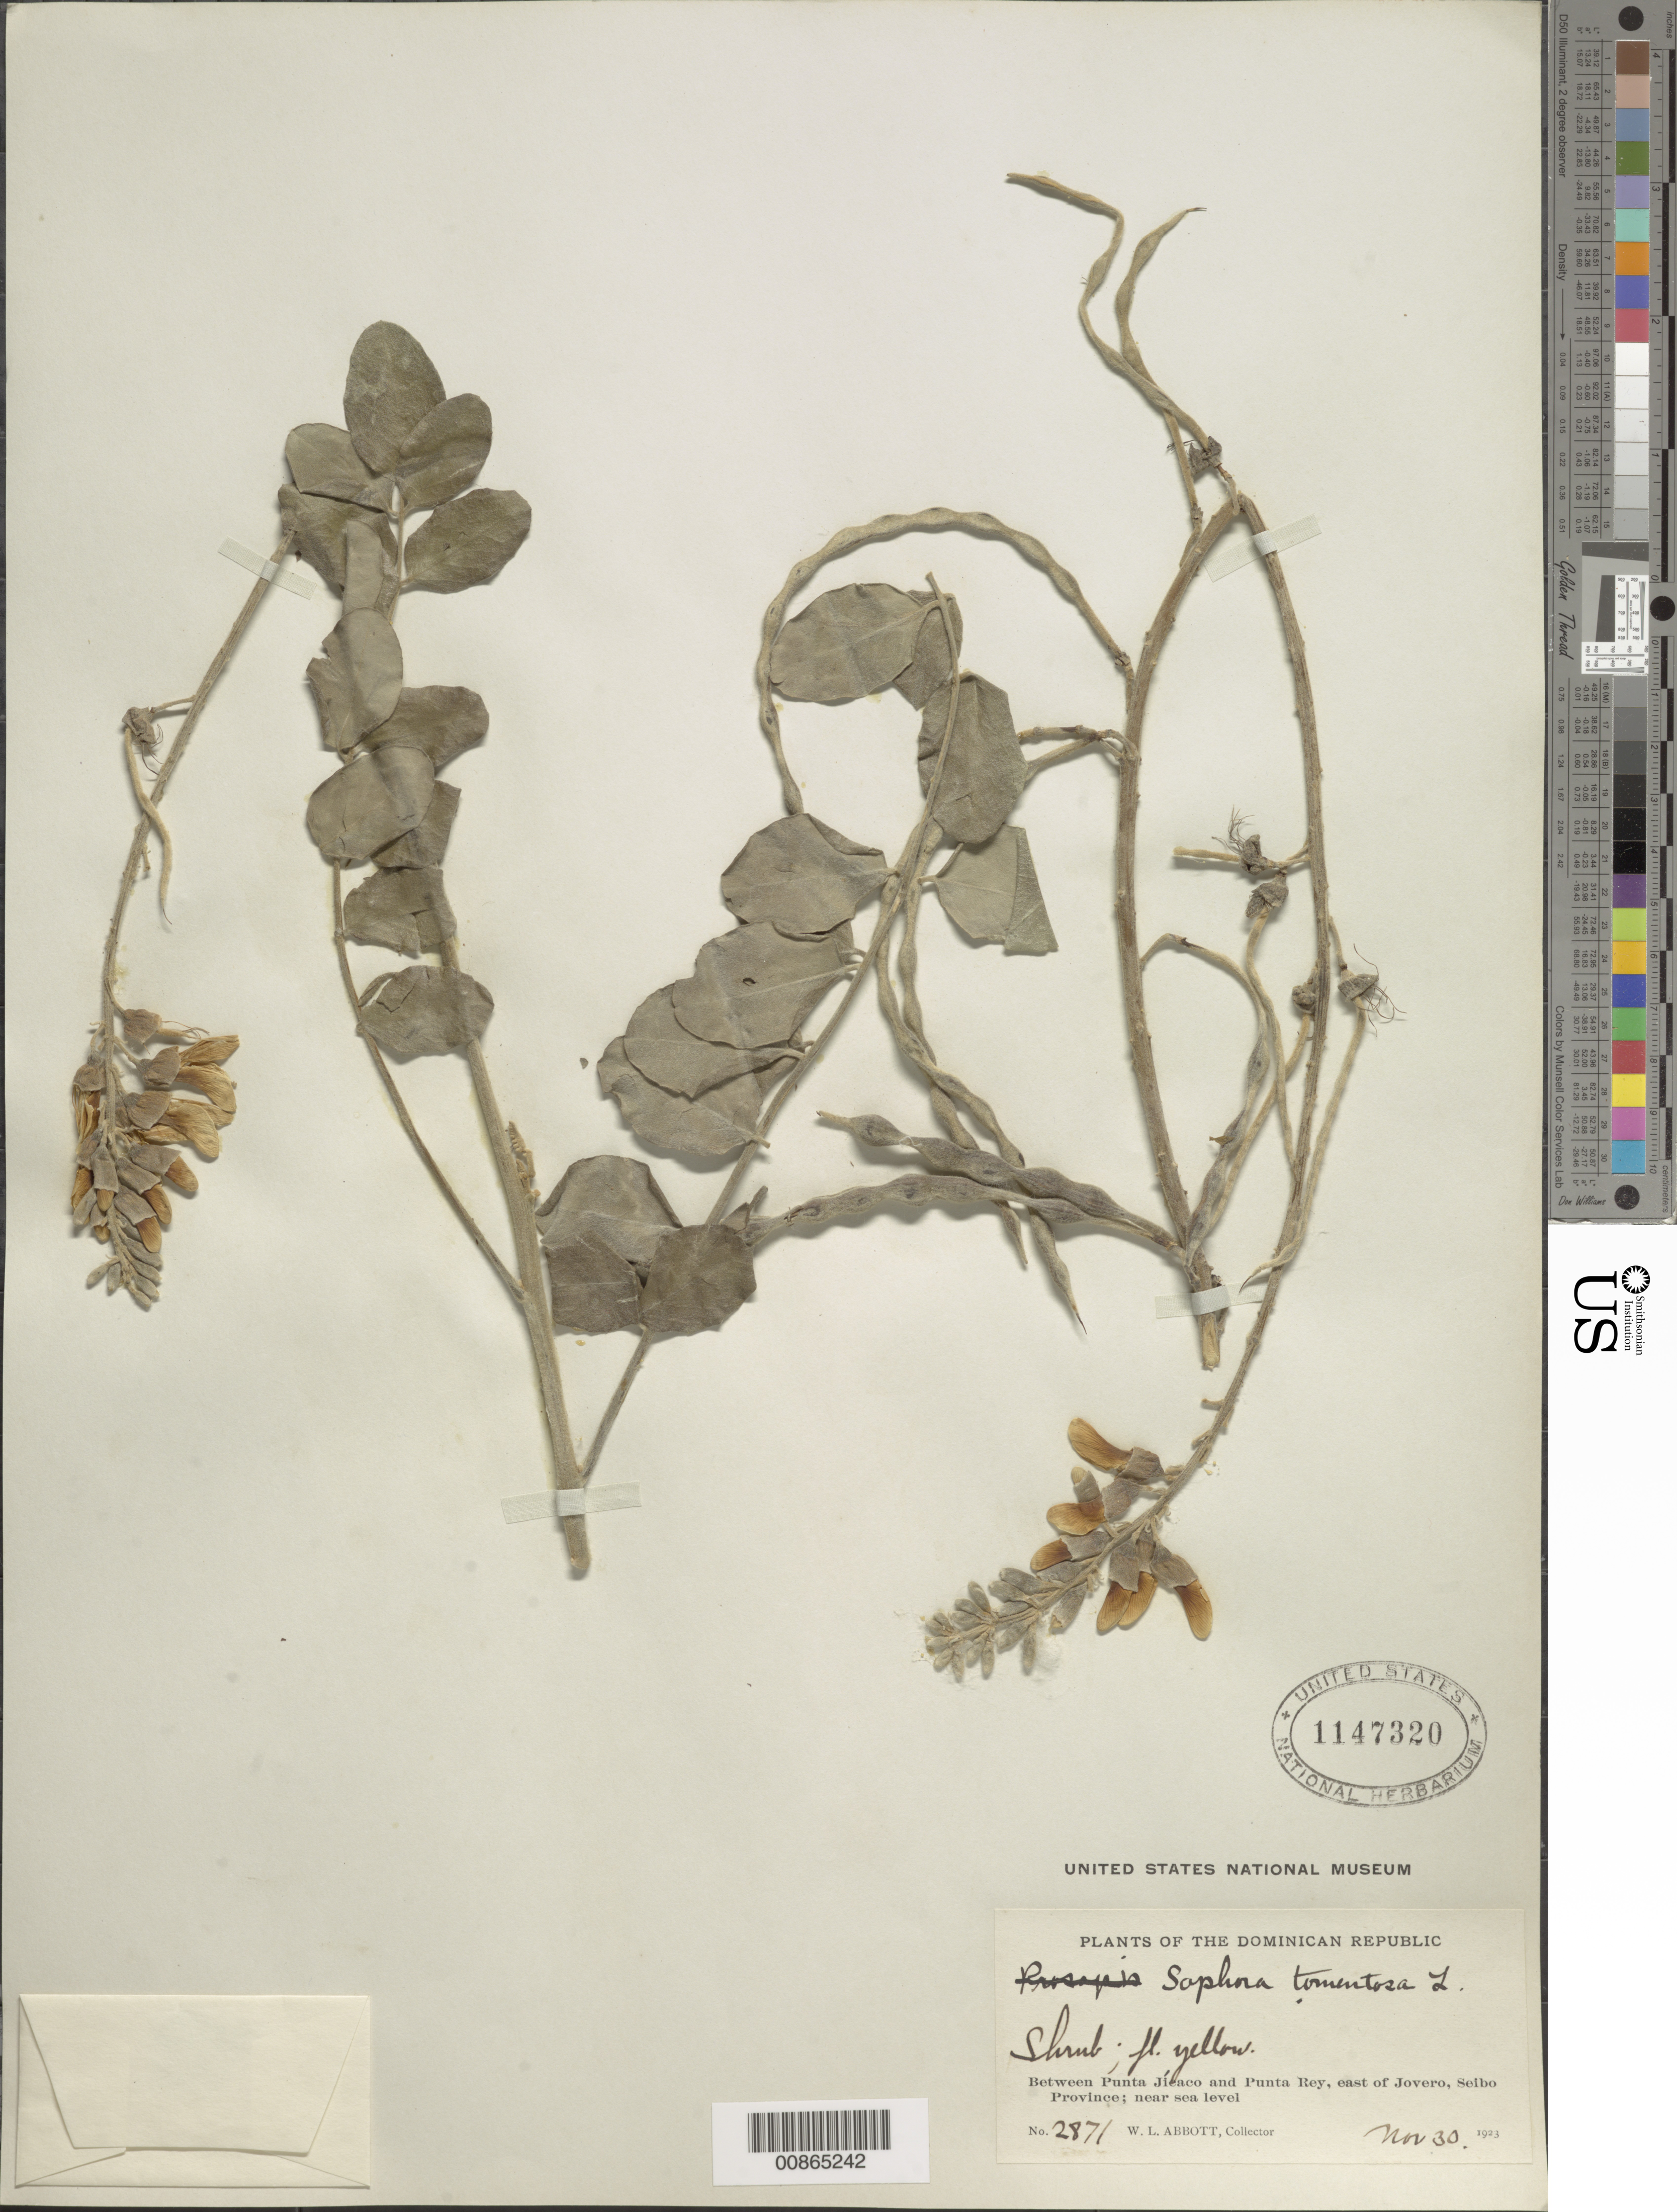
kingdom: Plantae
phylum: Tracheophyta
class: Magnoliopsida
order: Fabales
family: Fabaceae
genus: Sophora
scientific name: Sophora tomentosa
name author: L.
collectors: W. L. Abbott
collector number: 2871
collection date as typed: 30 Nov 1923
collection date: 1923-11-30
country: Dominican Republic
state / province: El Seibo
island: Hispaniola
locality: Between Punta Jícaco and Punta Rey, east of Jovero.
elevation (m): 0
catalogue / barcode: US 1147320